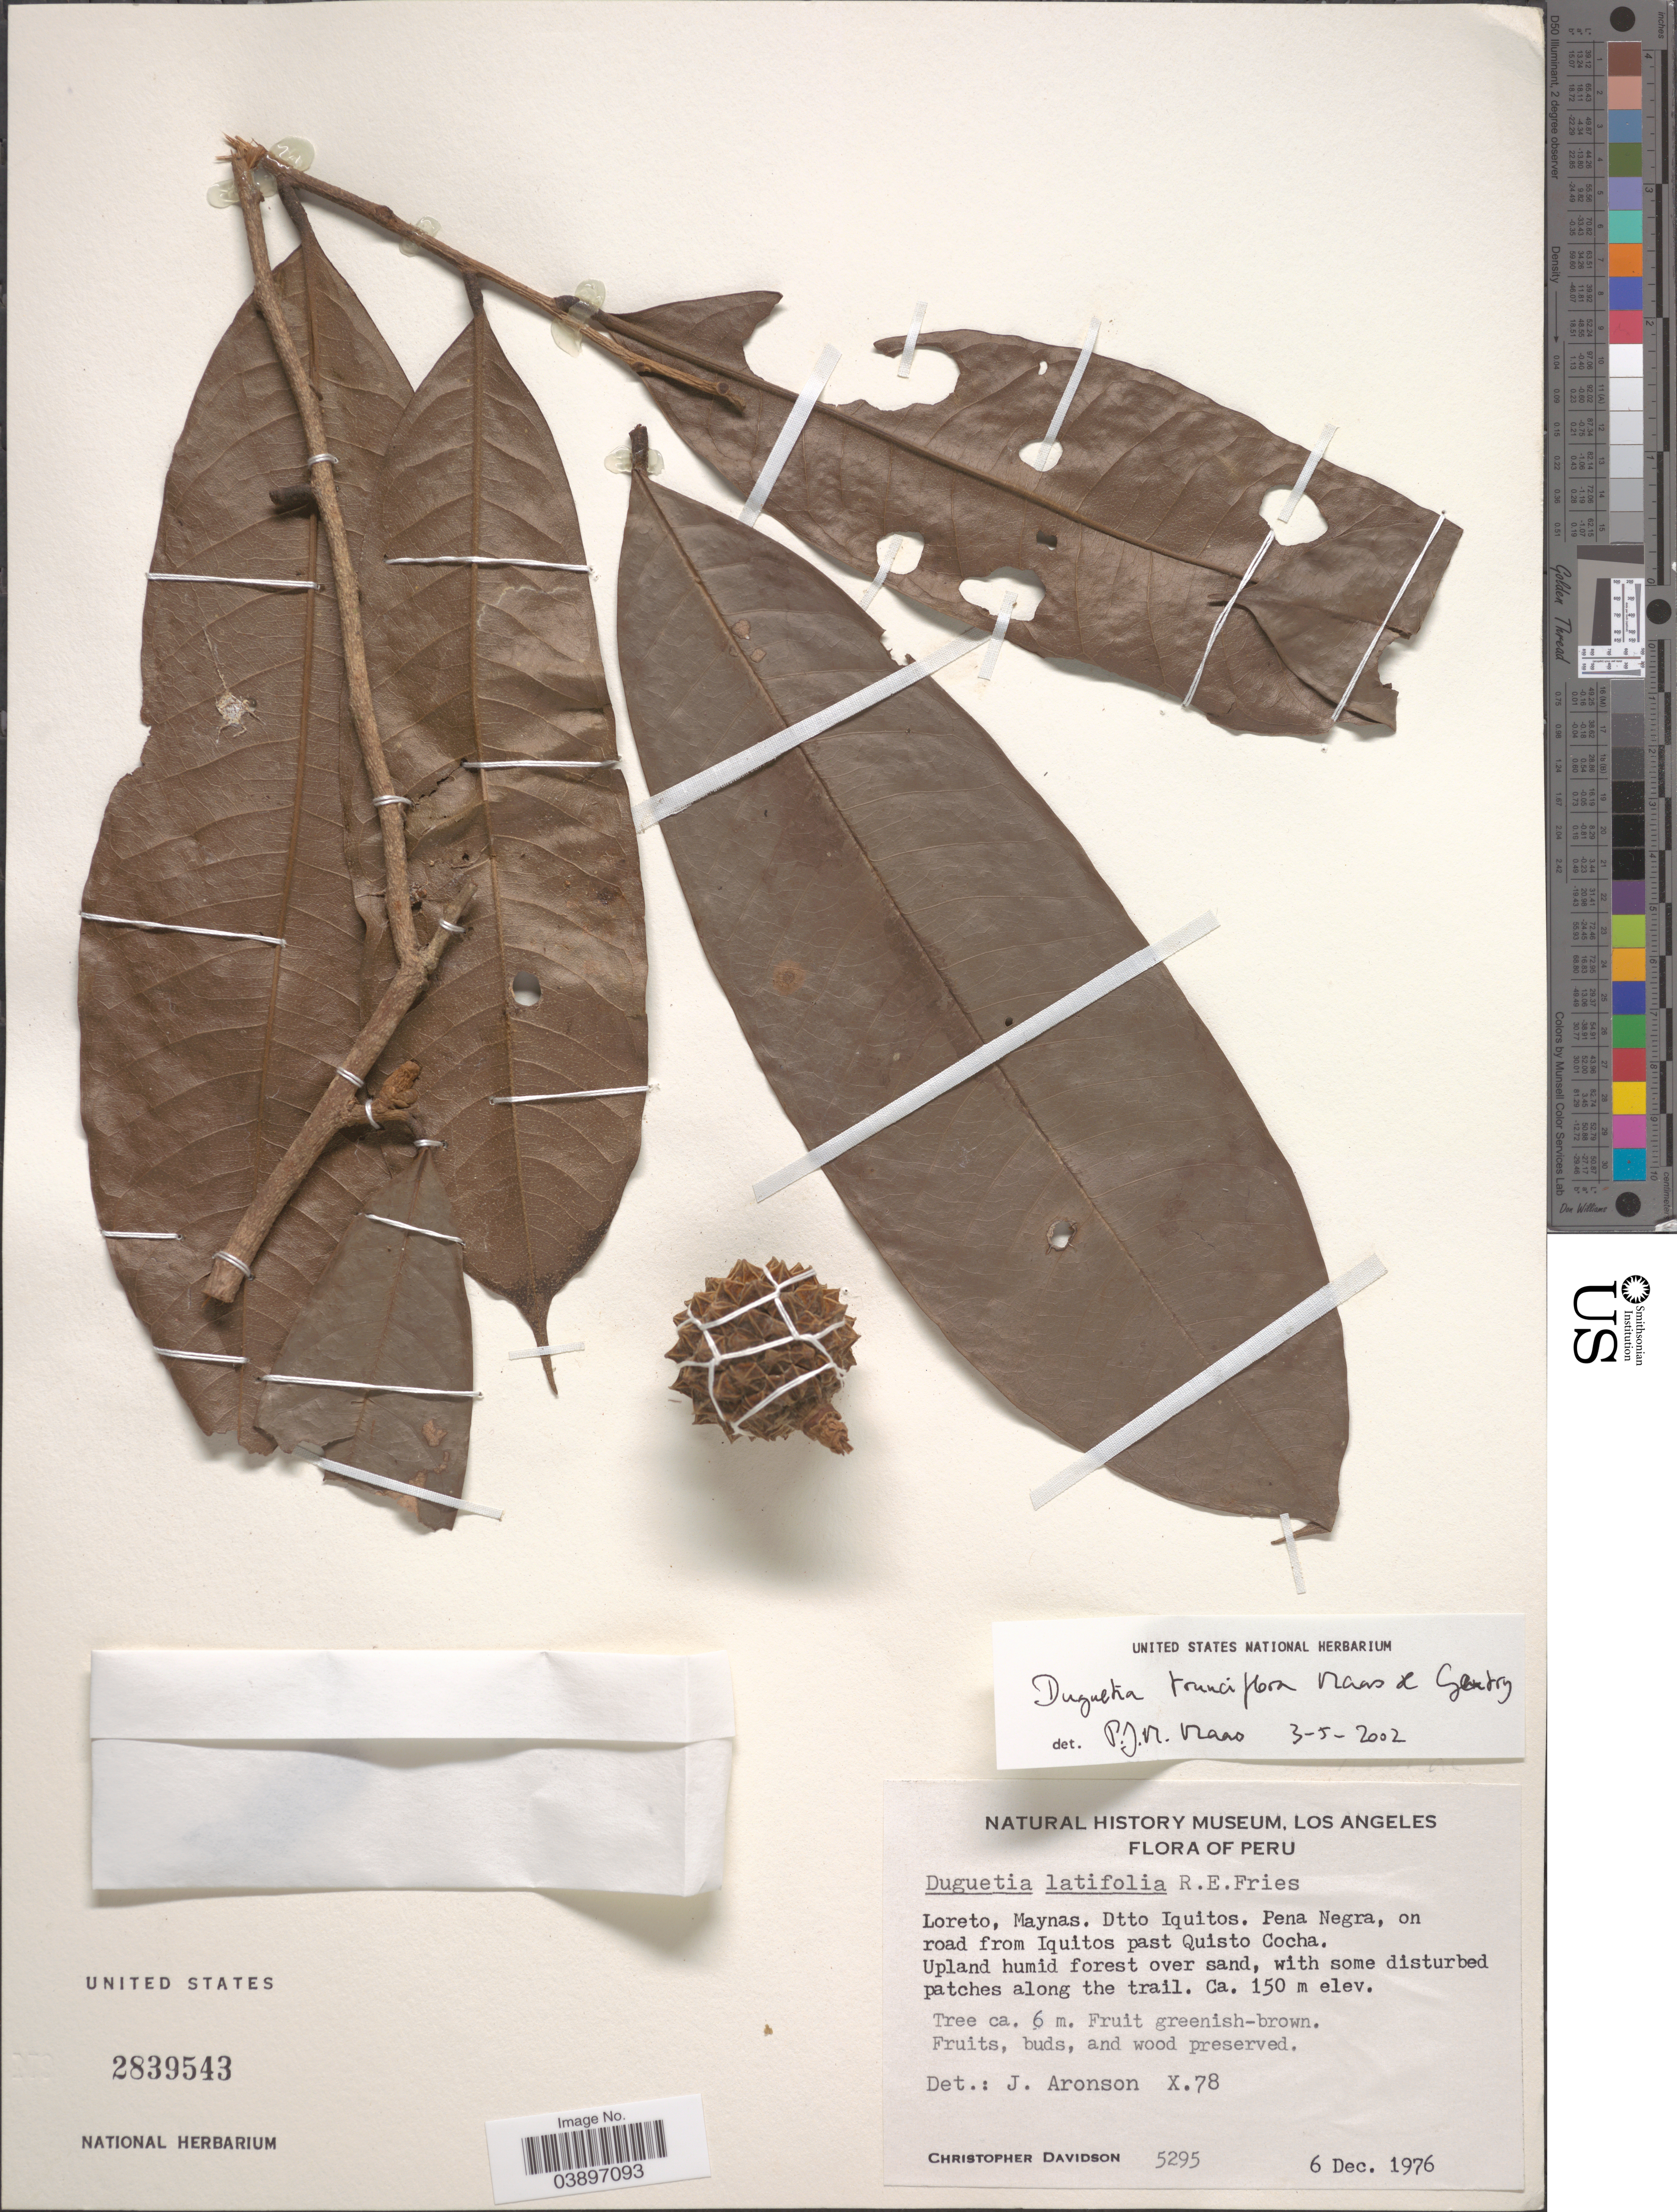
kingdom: Plantae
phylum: Tracheophyta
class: Magnoliopsida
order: Magnoliales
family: Annonaceae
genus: Duguetia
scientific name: Duguetia trunciflora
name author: Maas & A.H. Gentry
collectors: C. Davidson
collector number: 5295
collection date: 1976-12-06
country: Peru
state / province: Loreto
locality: Maynas. Dtto. Iquitos. Pena Negra, on road from Iquitos past Quisto Cocha.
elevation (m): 150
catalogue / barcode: US 2839543